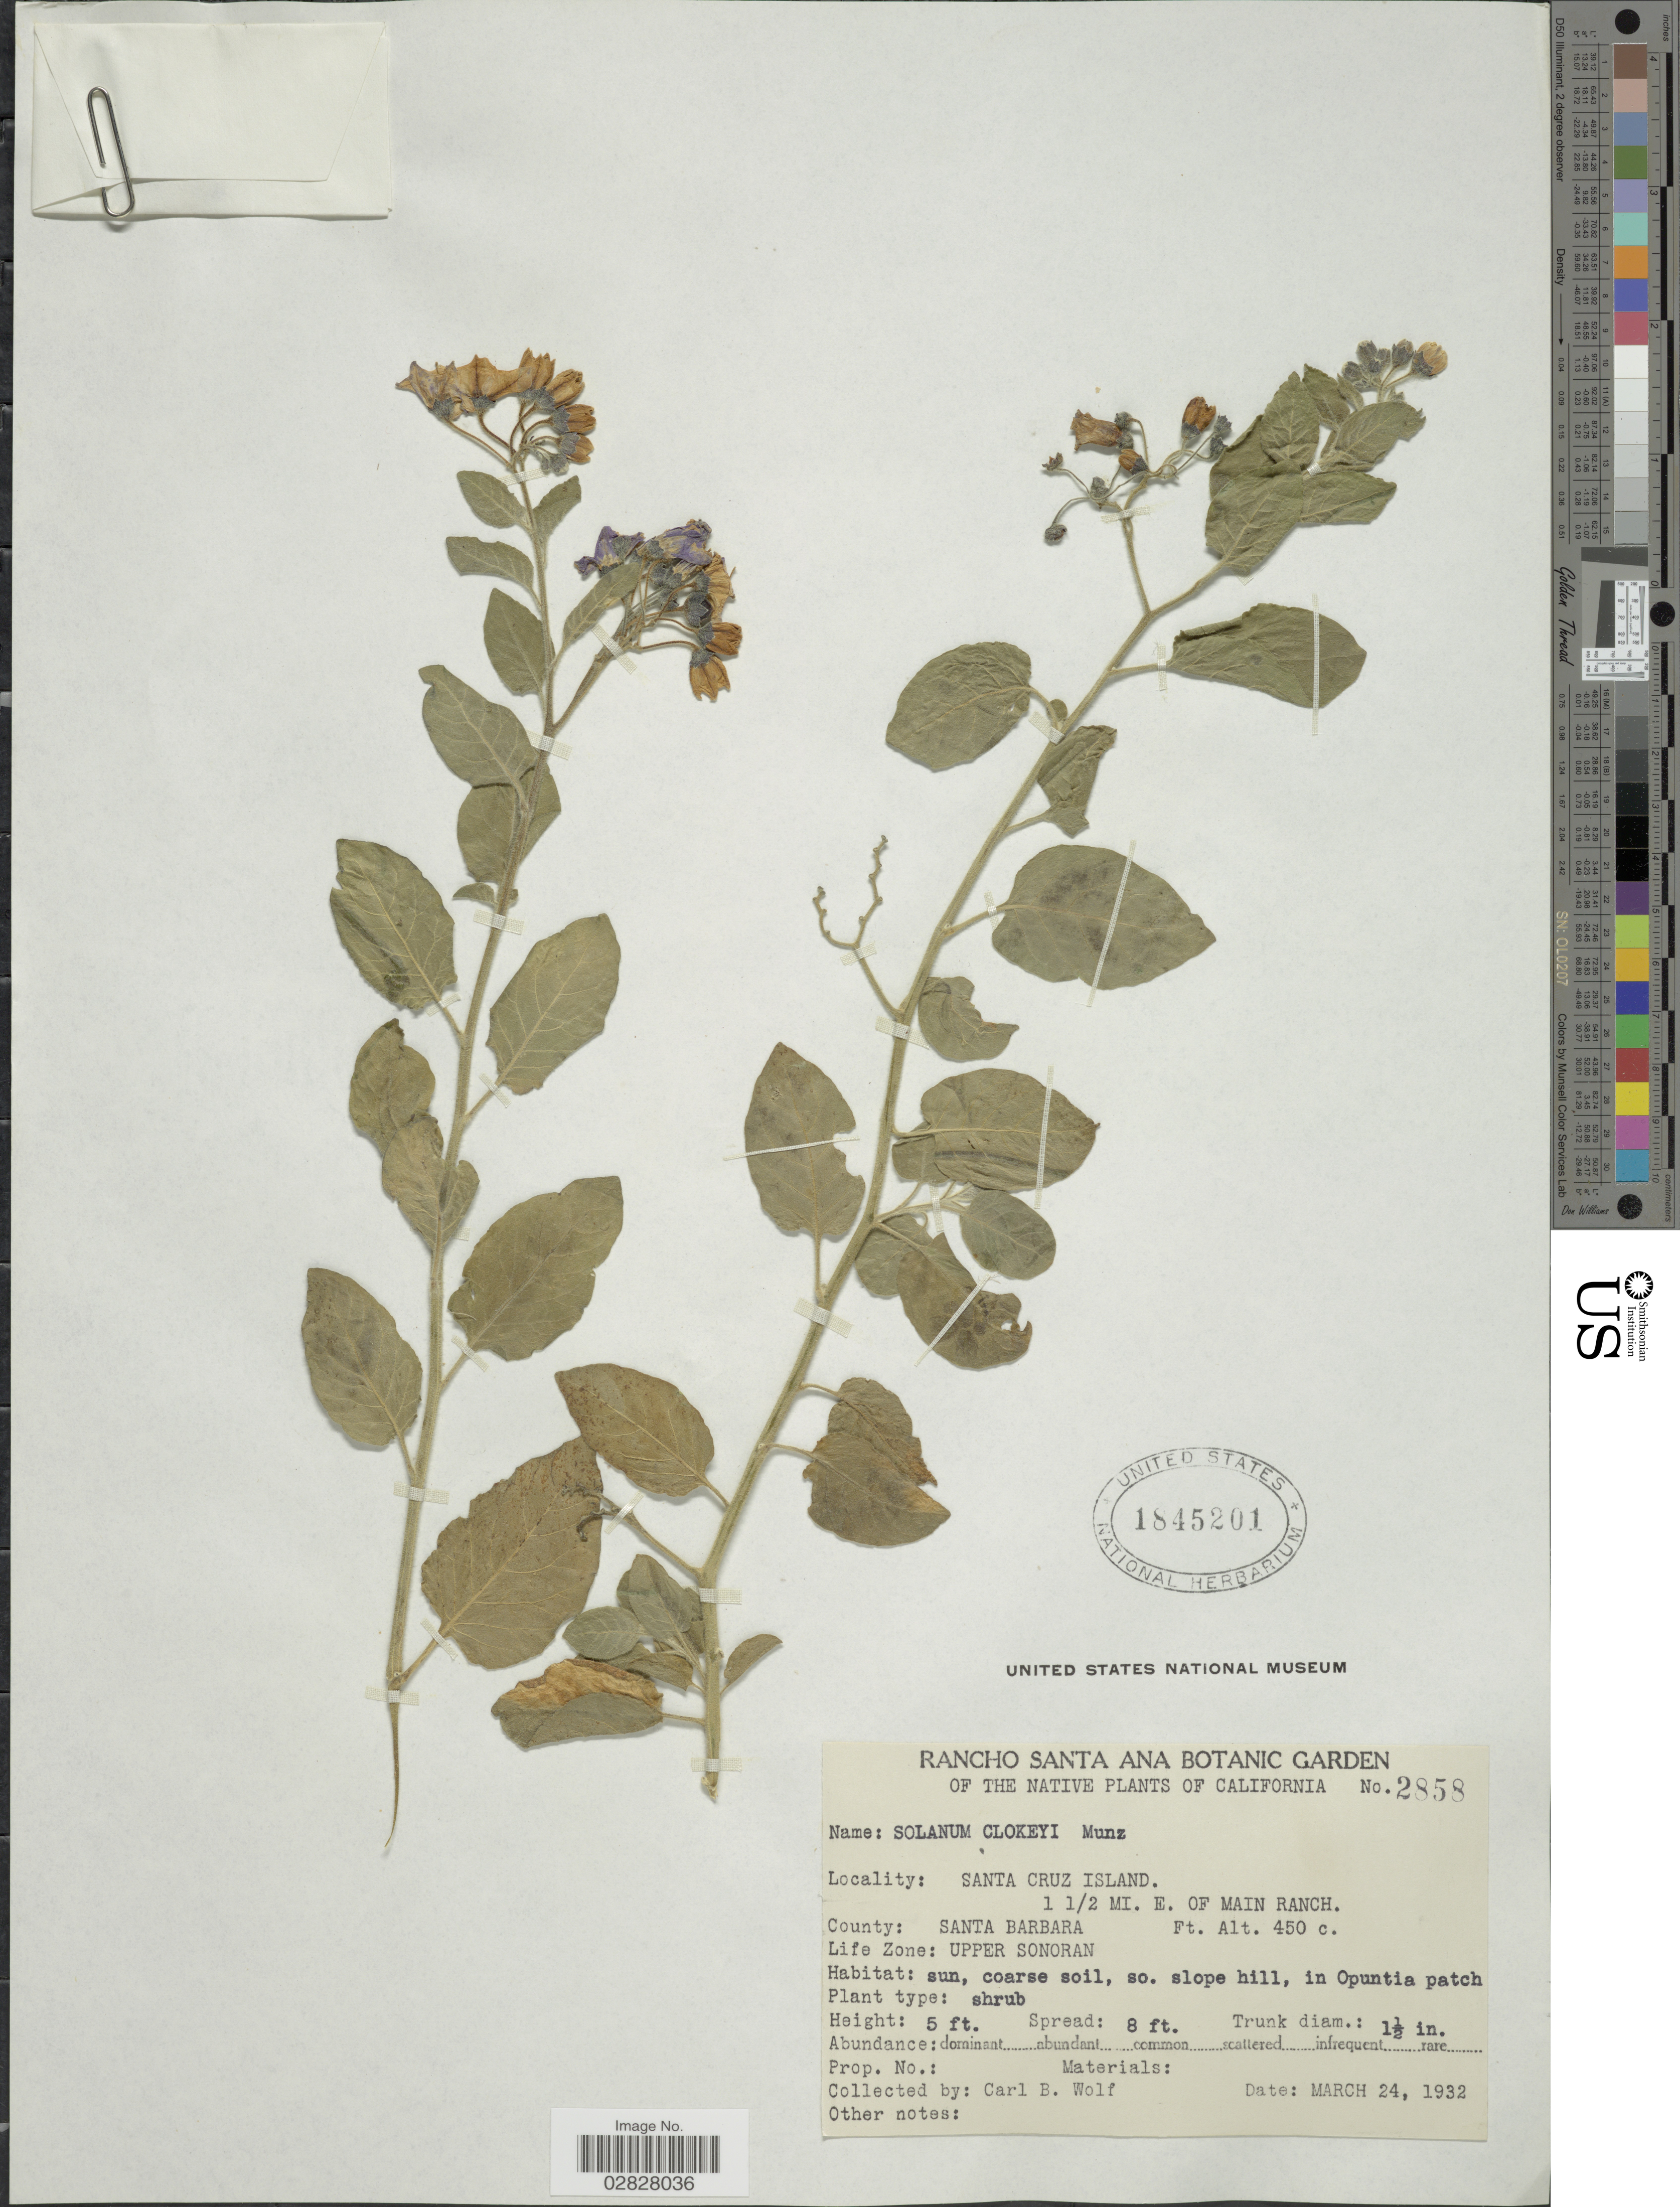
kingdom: Plantae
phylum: Tracheophyta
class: Magnoliopsida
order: Solanales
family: Solanaceae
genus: Solanum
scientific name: Solanum arborescens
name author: Clokey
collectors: C. B. Wolf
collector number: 2858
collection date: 1932-03-24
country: United States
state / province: California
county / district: Santa Barbara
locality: Santa Cruz Island. 1½ mi. E. of Main Ranch. County: Santa Barbara. Life Zone: Upper Sonoran.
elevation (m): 137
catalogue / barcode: US 1845201